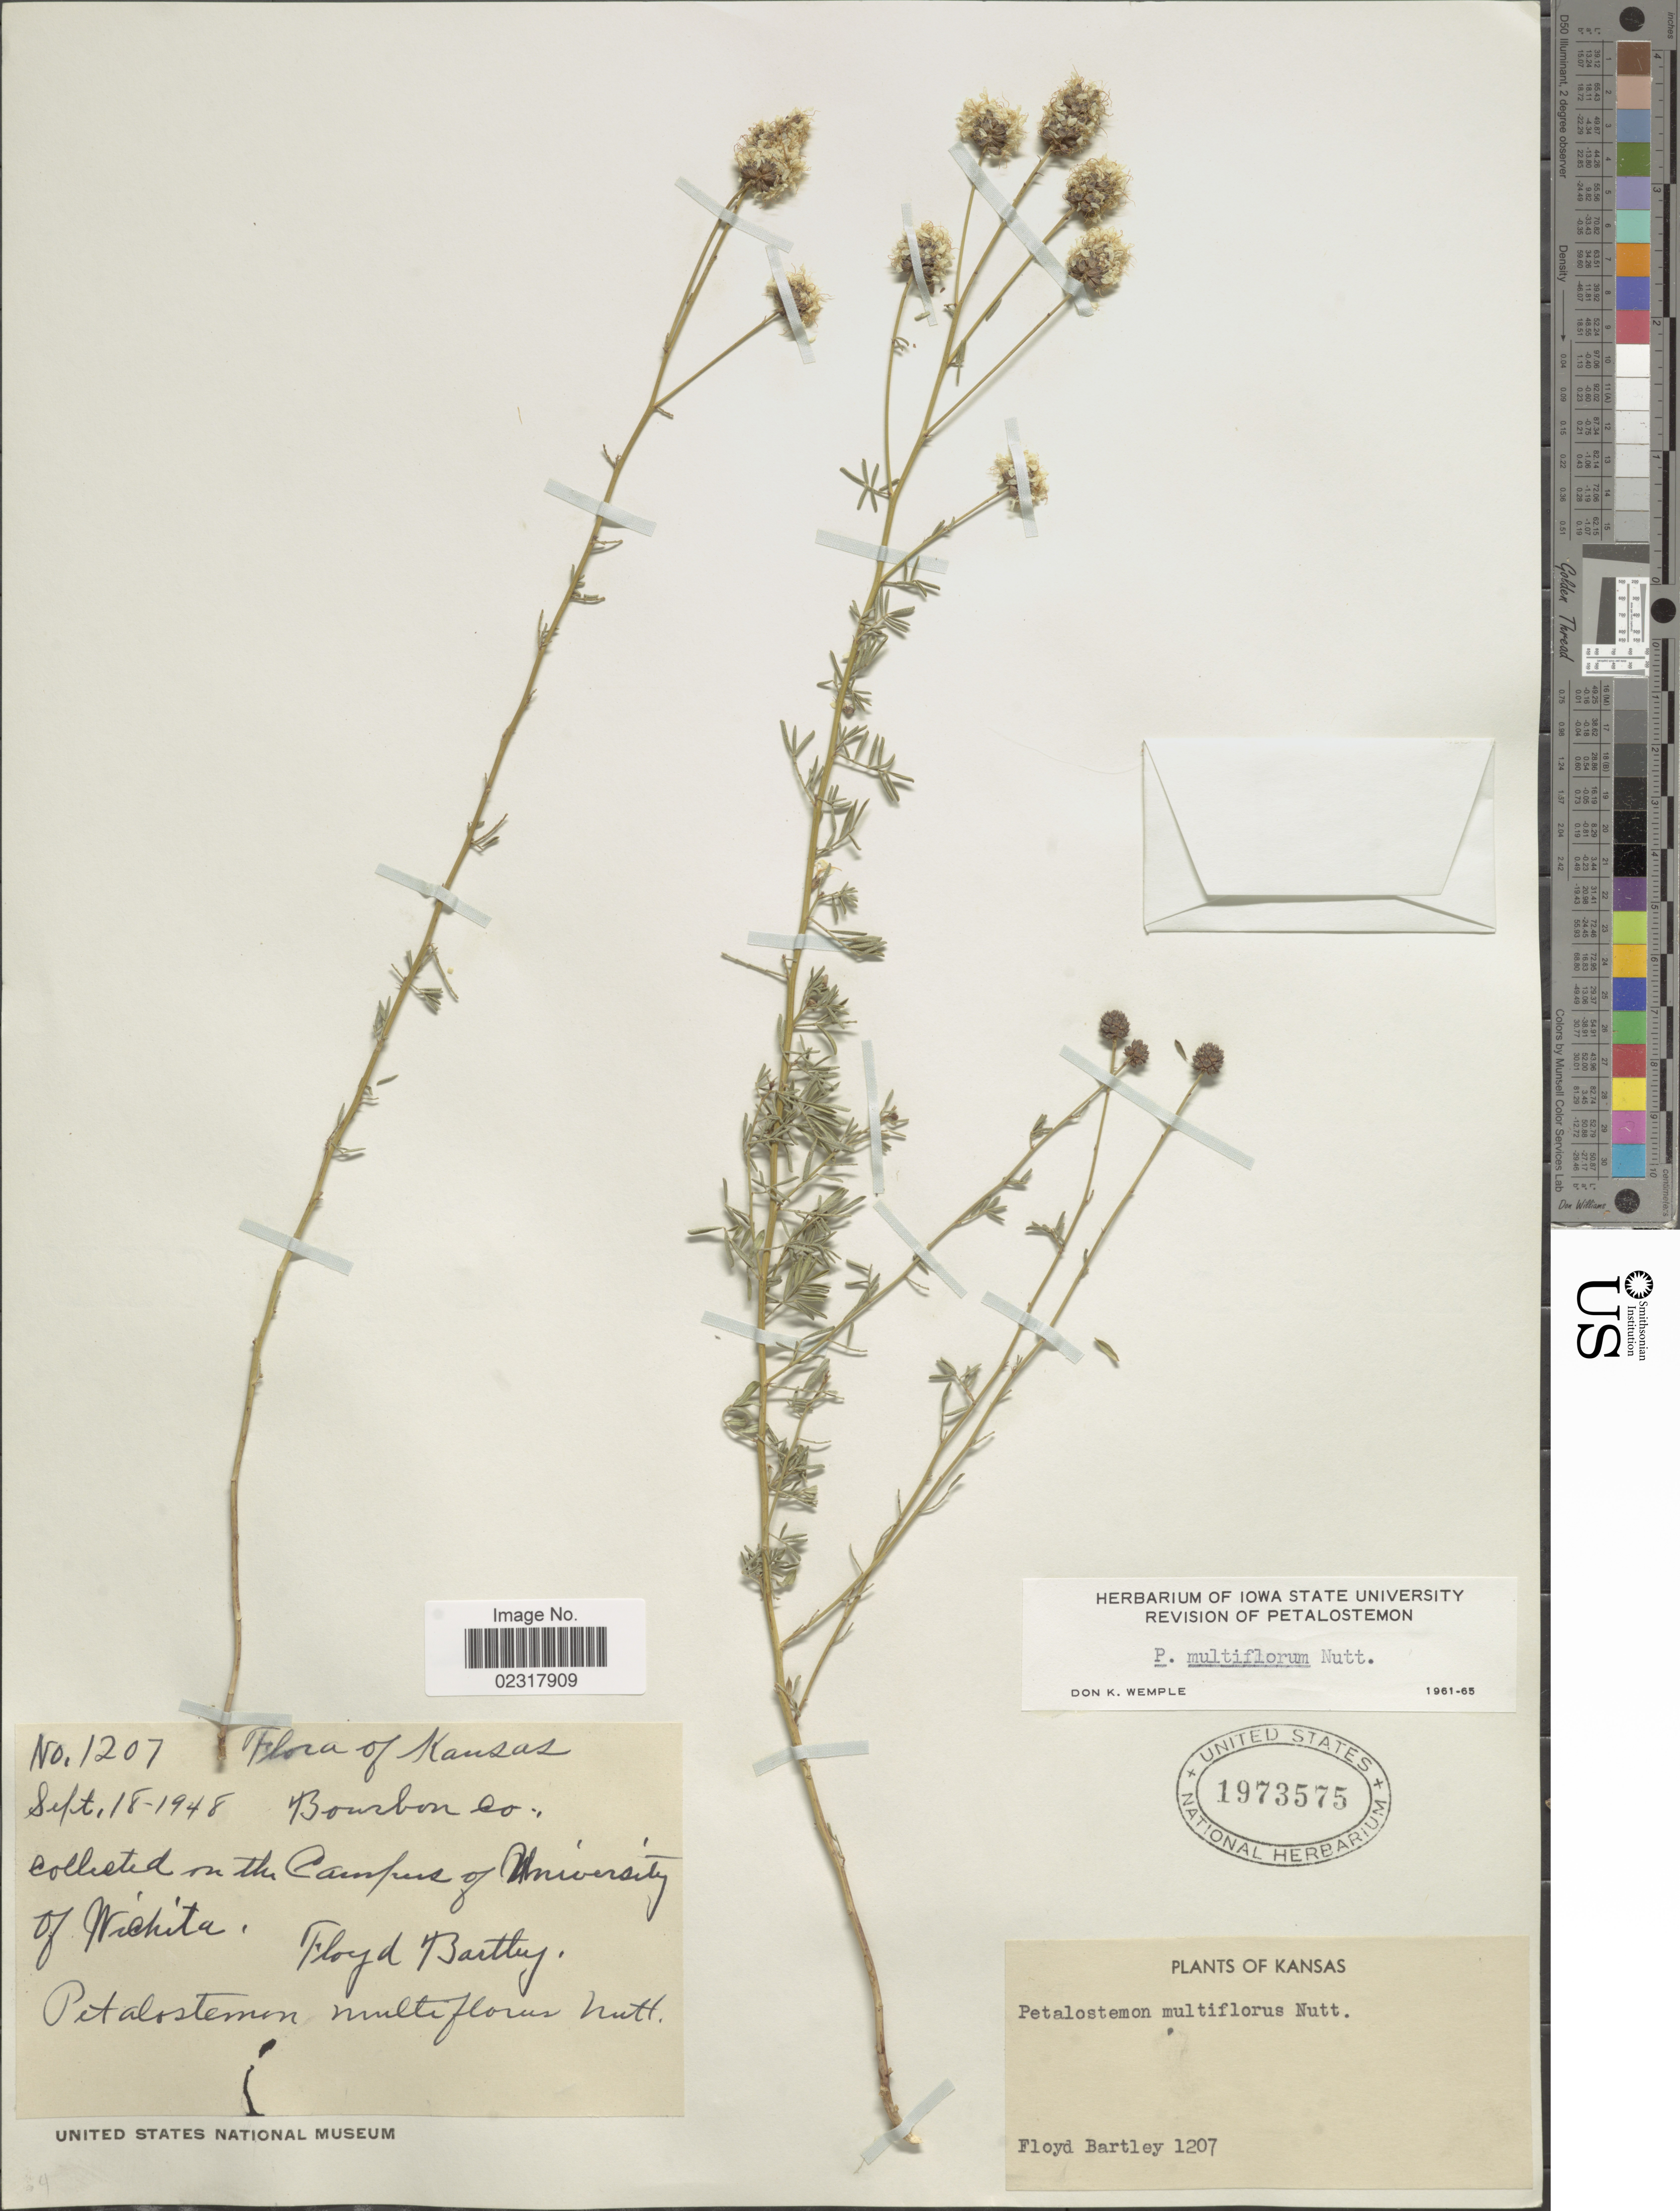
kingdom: Plantae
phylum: Tracheophyta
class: Magnoliopsida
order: Fabales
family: Fabaceae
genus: Dalea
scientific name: Dalea multiflora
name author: (Nutt.) Shinners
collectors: F. Bartley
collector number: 1207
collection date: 1948-09-18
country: United States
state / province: Kansas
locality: Bourbon Co. Collected on the Campus of University of Wichita.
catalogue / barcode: US 1973575